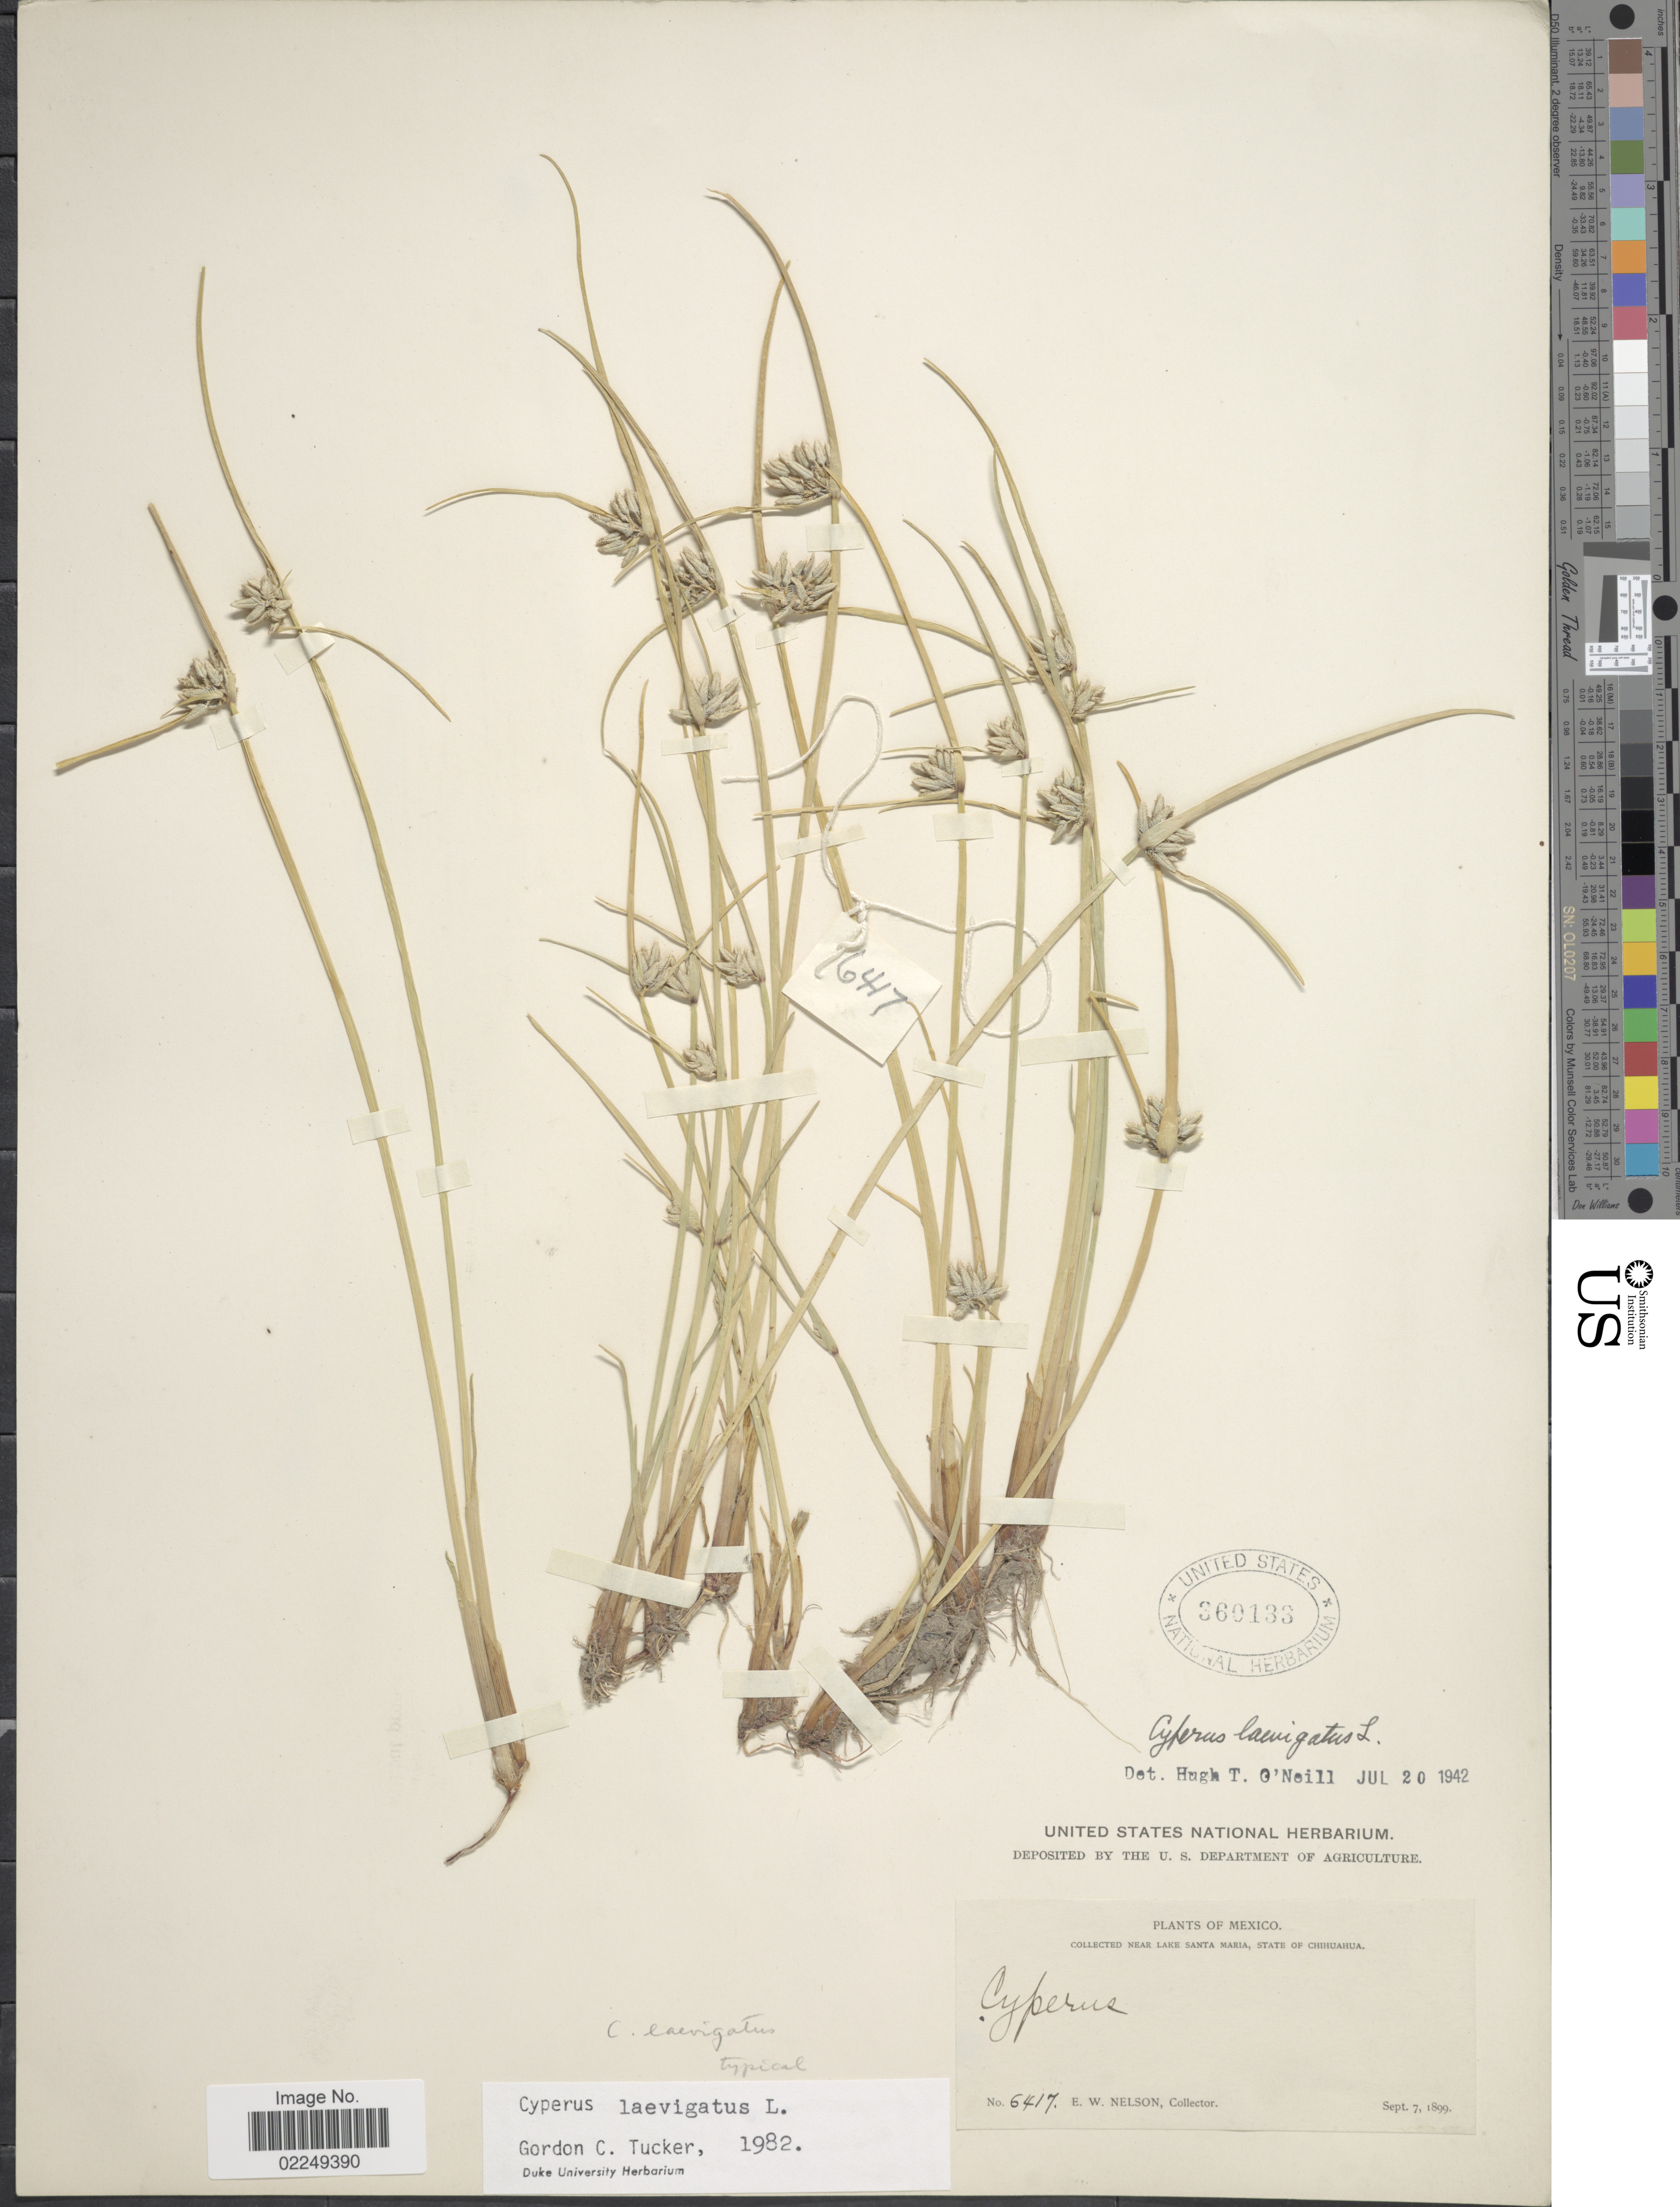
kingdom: Plantae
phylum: Tracheophyta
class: Liliopsida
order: Poales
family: Cyperaceae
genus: Cyperus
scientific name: Cyperus laevigatus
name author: L.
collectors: E. W. Nelson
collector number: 6417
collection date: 1899-09-07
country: Mexico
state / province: Chihuahua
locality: Near Lake Santa Maria, State of Chihuahua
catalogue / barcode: US 360133